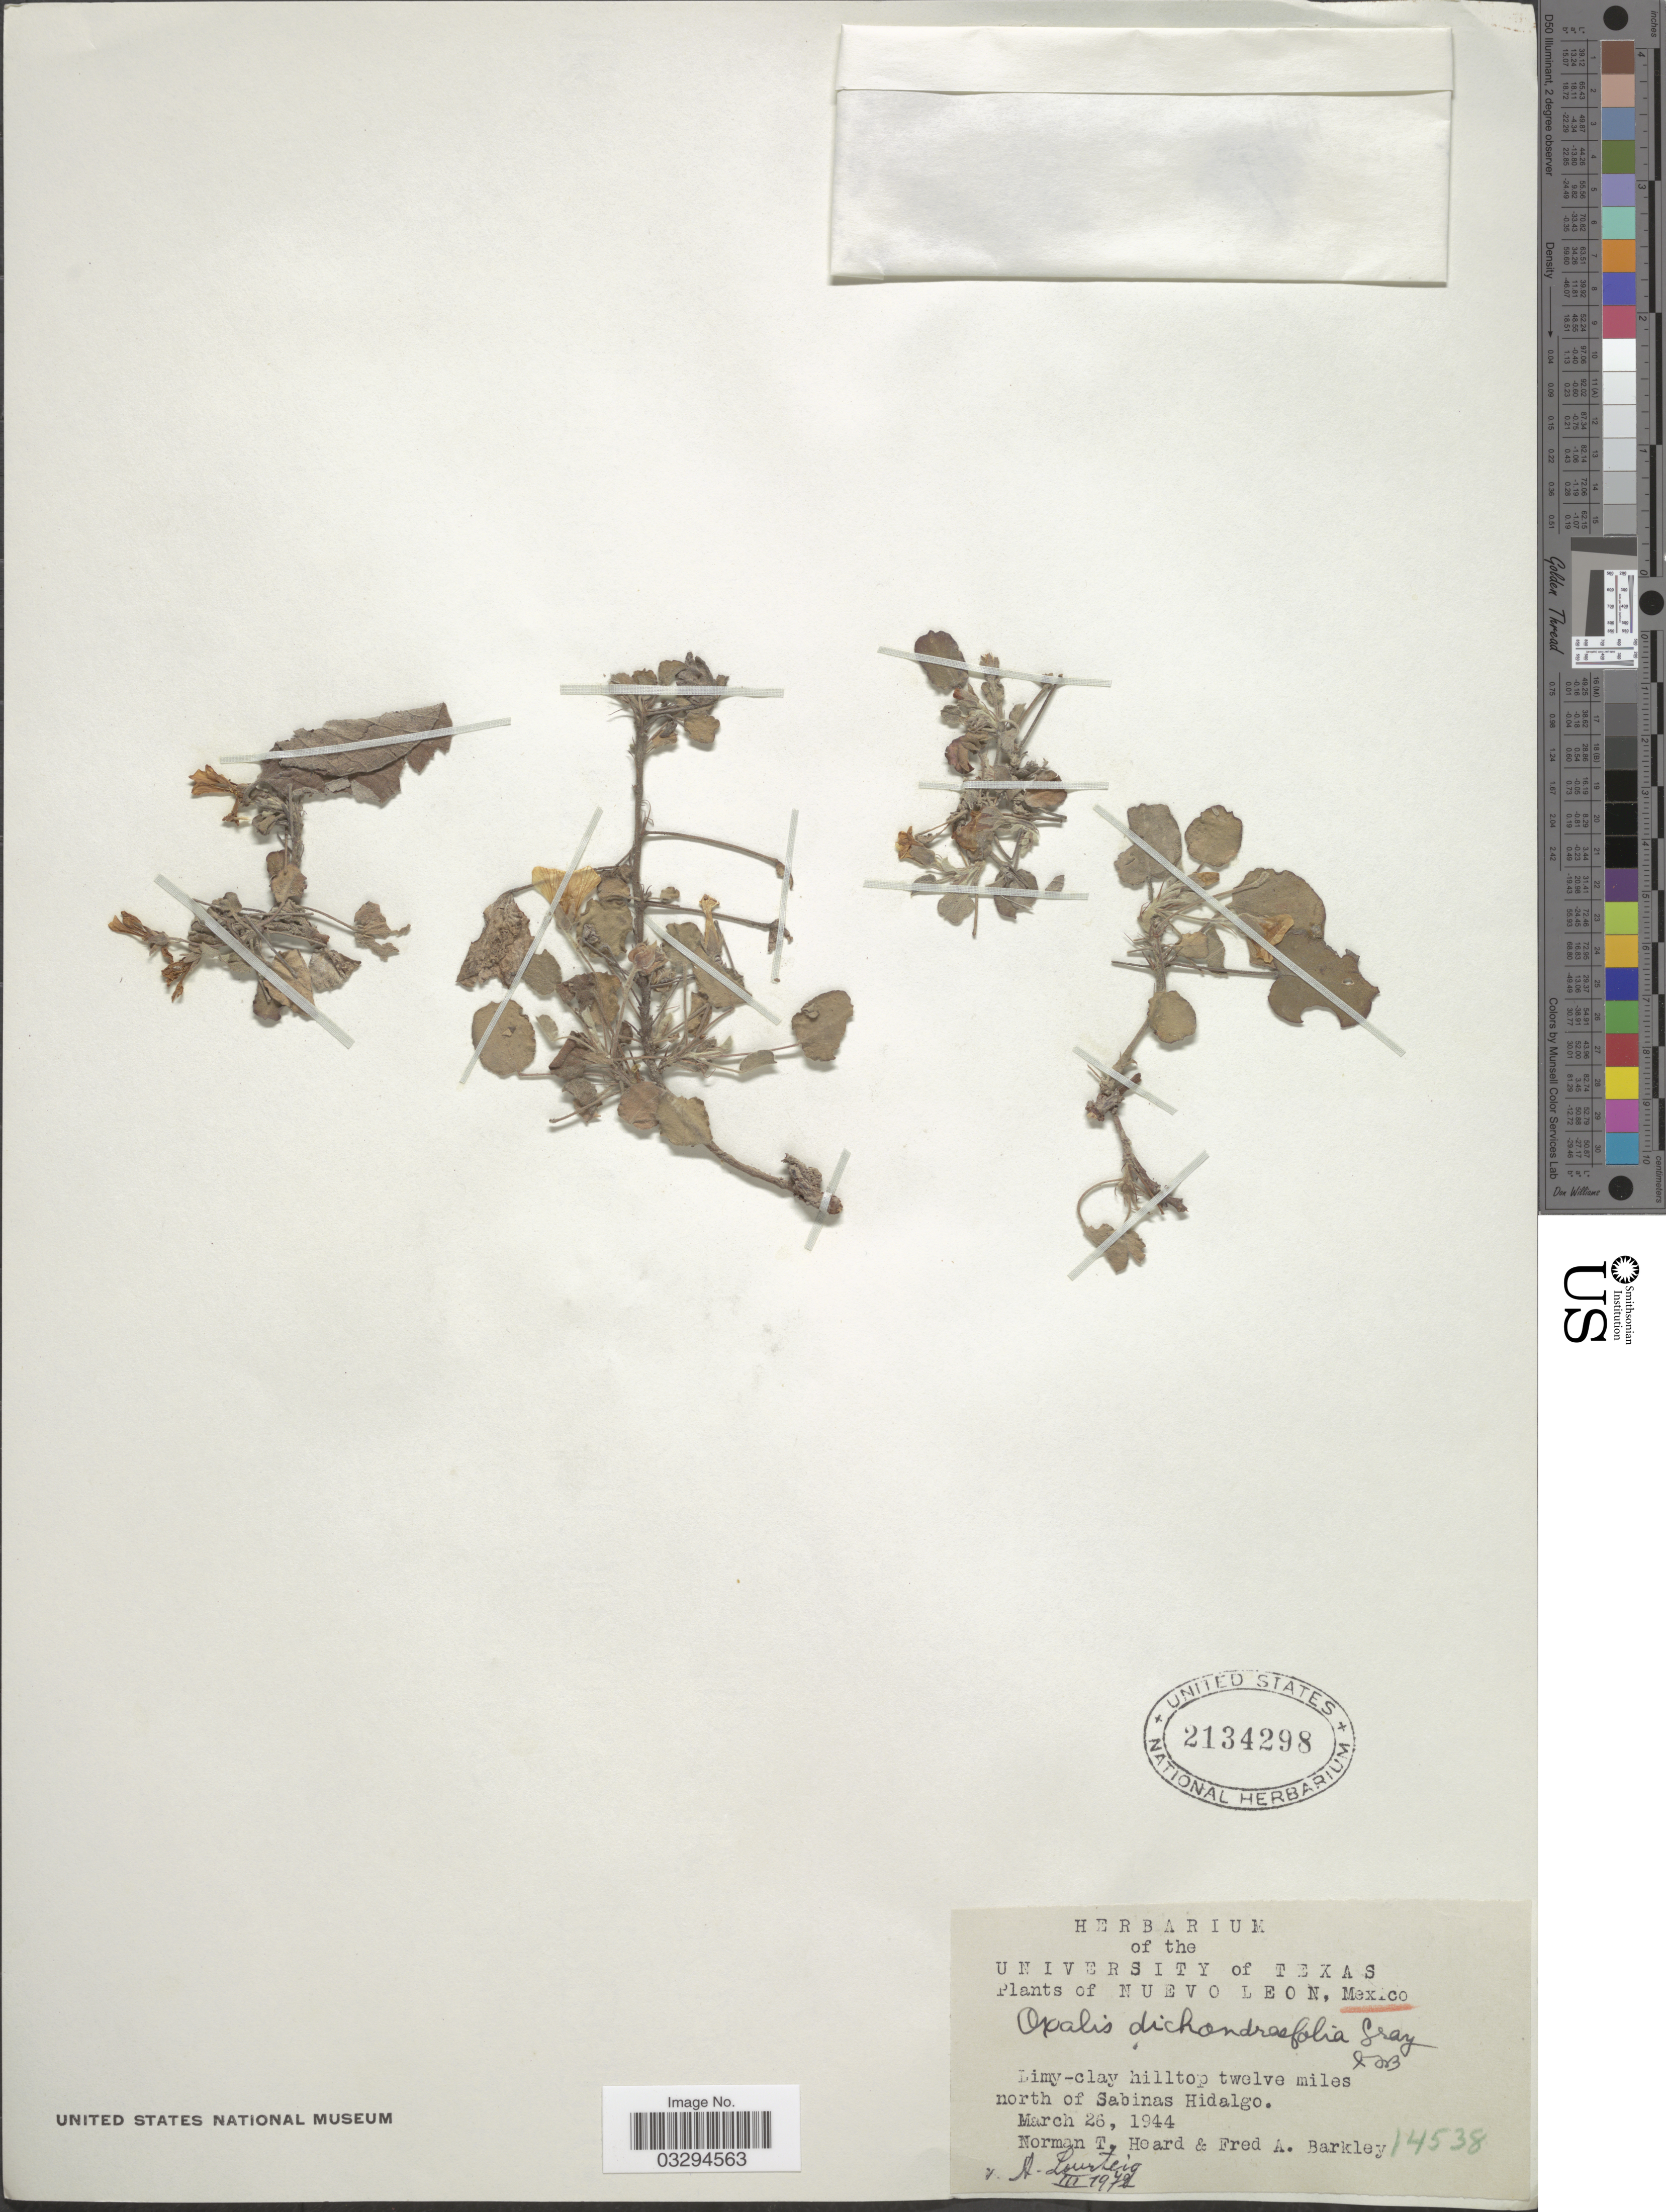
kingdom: Plantae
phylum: Tracheophyta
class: Magnoliopsida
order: Oxalidales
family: Oxalidaceae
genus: Oxalis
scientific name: Oxalis dichondraefolia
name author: A. Gray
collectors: N. Heard & F. A. Barkley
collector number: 14538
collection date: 1944-03-26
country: Mexico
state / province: Nuevo León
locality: Limy-clay hilltop twelve miles north of Sabinas Hidalgo.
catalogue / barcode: US 2134298